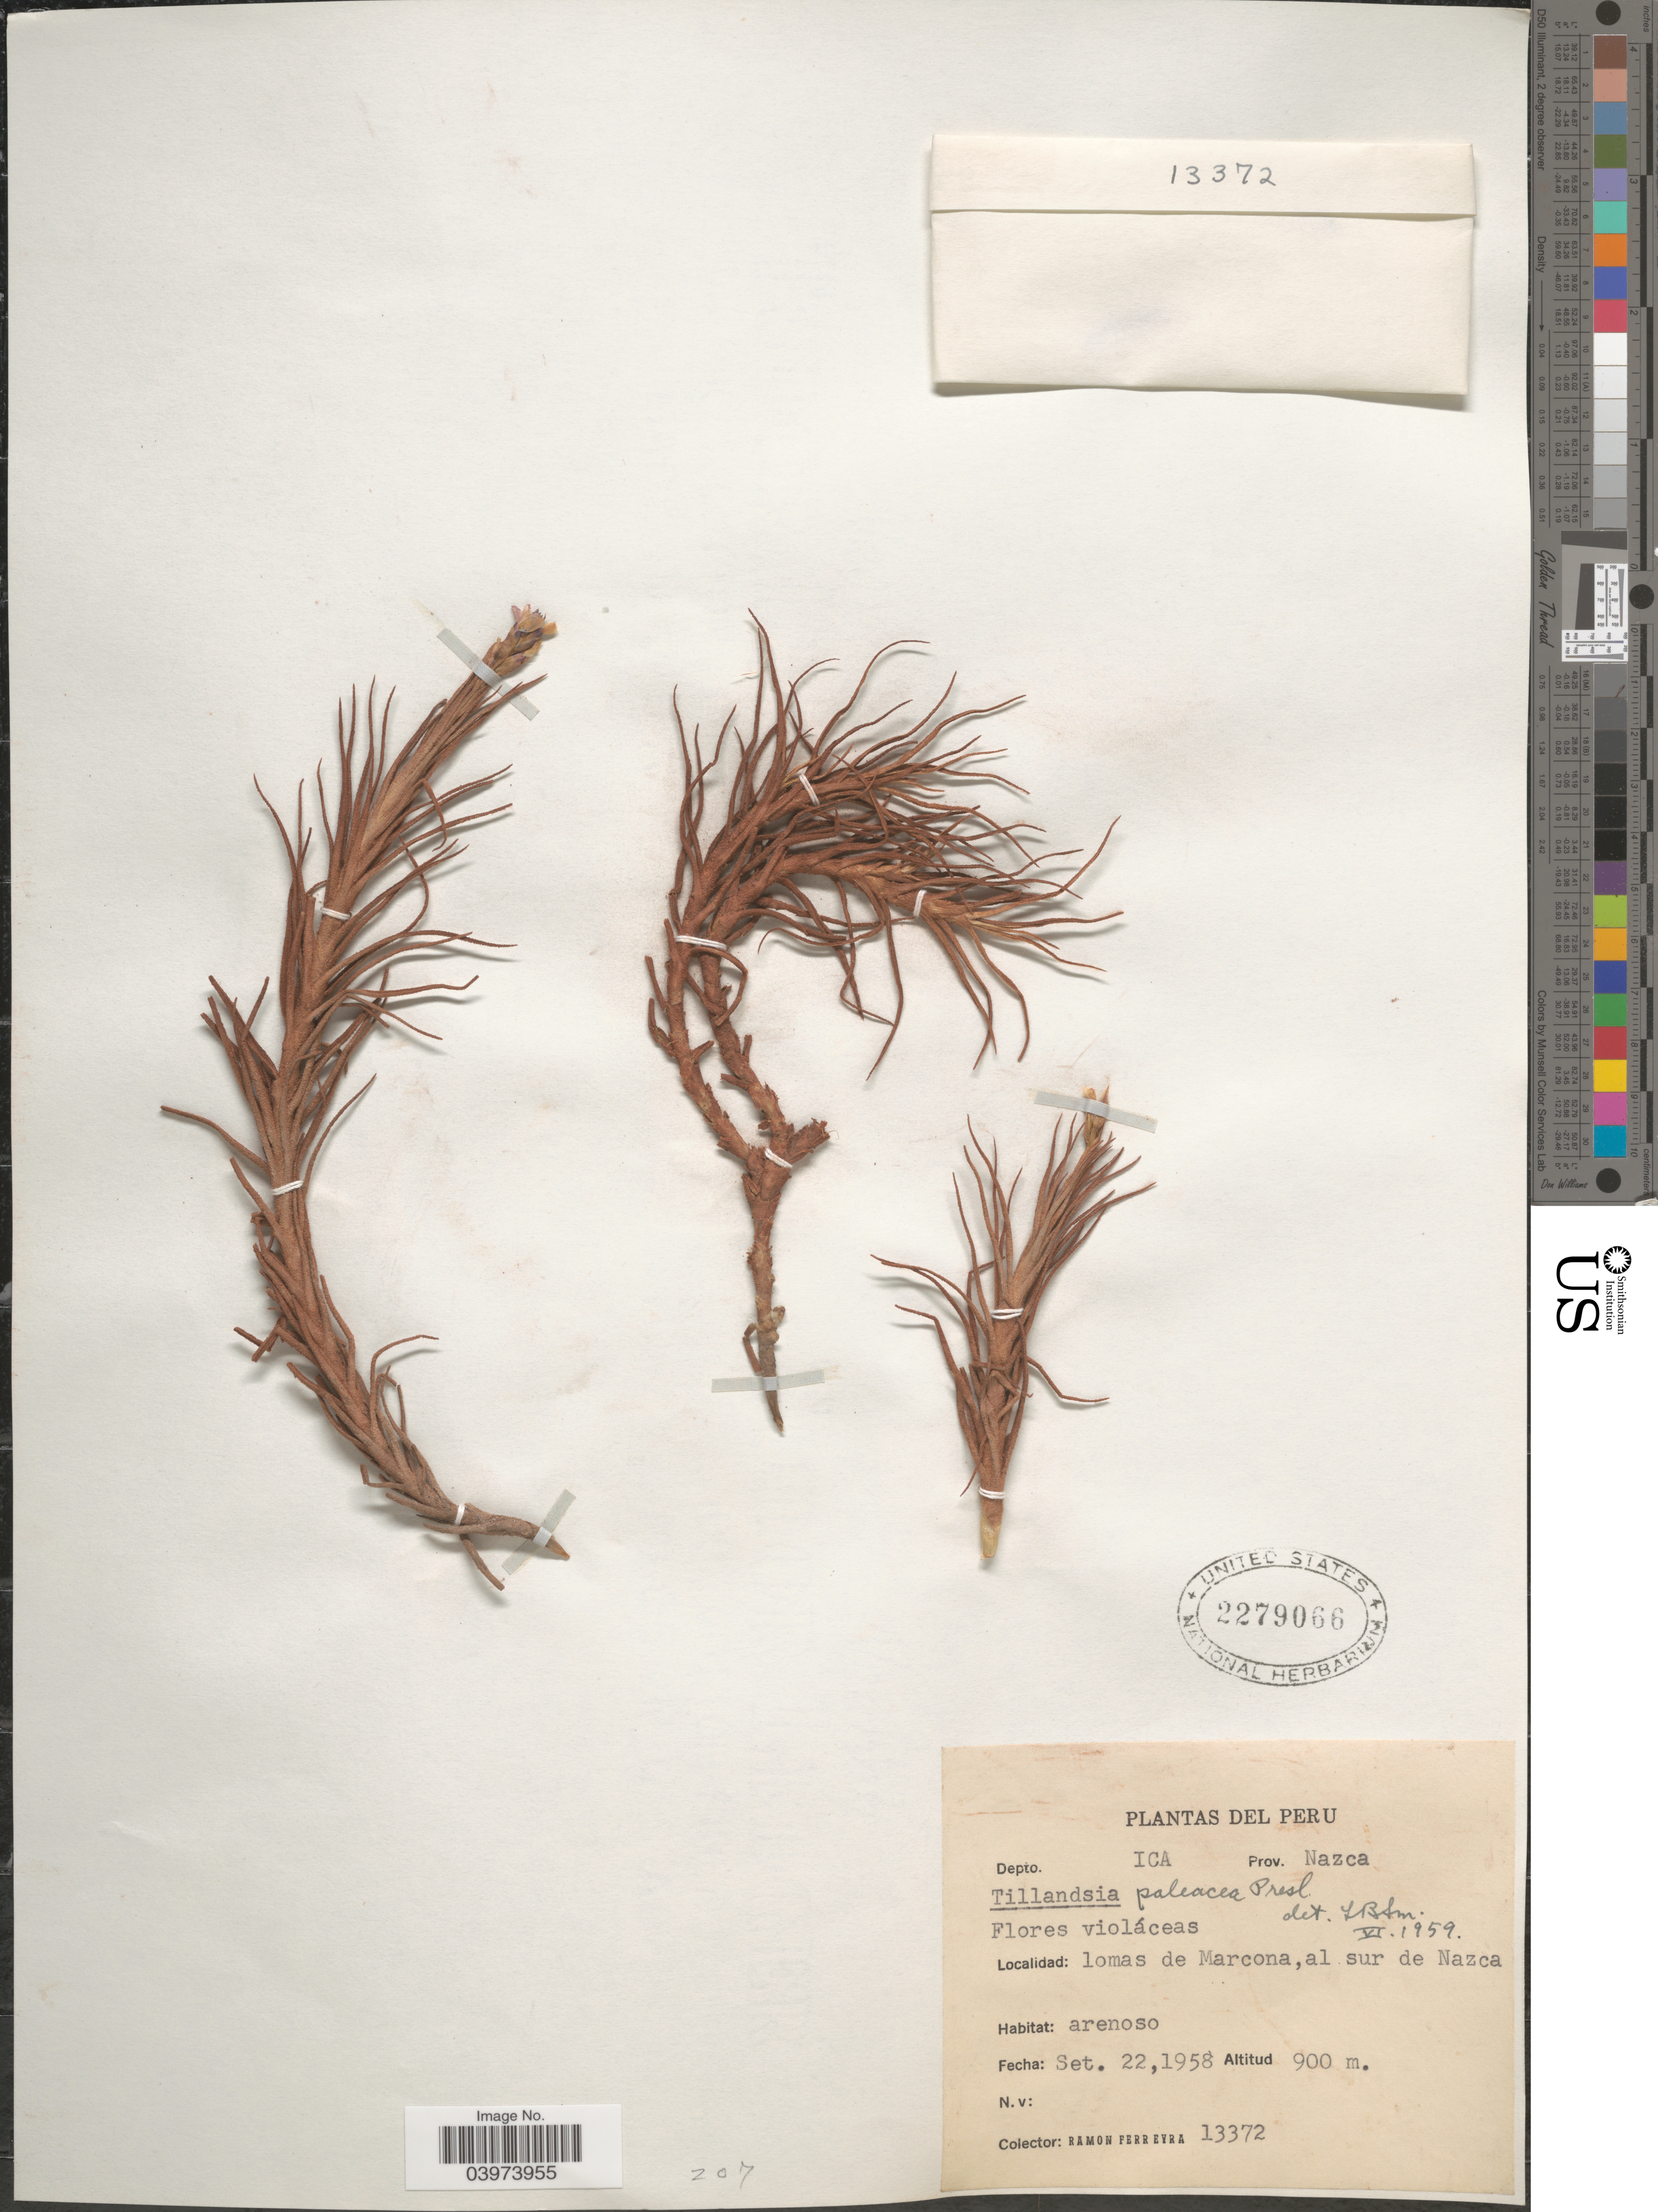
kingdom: Plantae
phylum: Tracheophyta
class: Liliopsida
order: Poales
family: Bromeliaceae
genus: Tillandsia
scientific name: Tillandsia paleacea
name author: C. Presl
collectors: R. A. Ferreyra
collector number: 13372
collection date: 1958-09-22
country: Peru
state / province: Ica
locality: Depto. Ica. Prov. Nazca. Lomas de Marcona, al sur de Nazca.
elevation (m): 900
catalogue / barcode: US 2279066